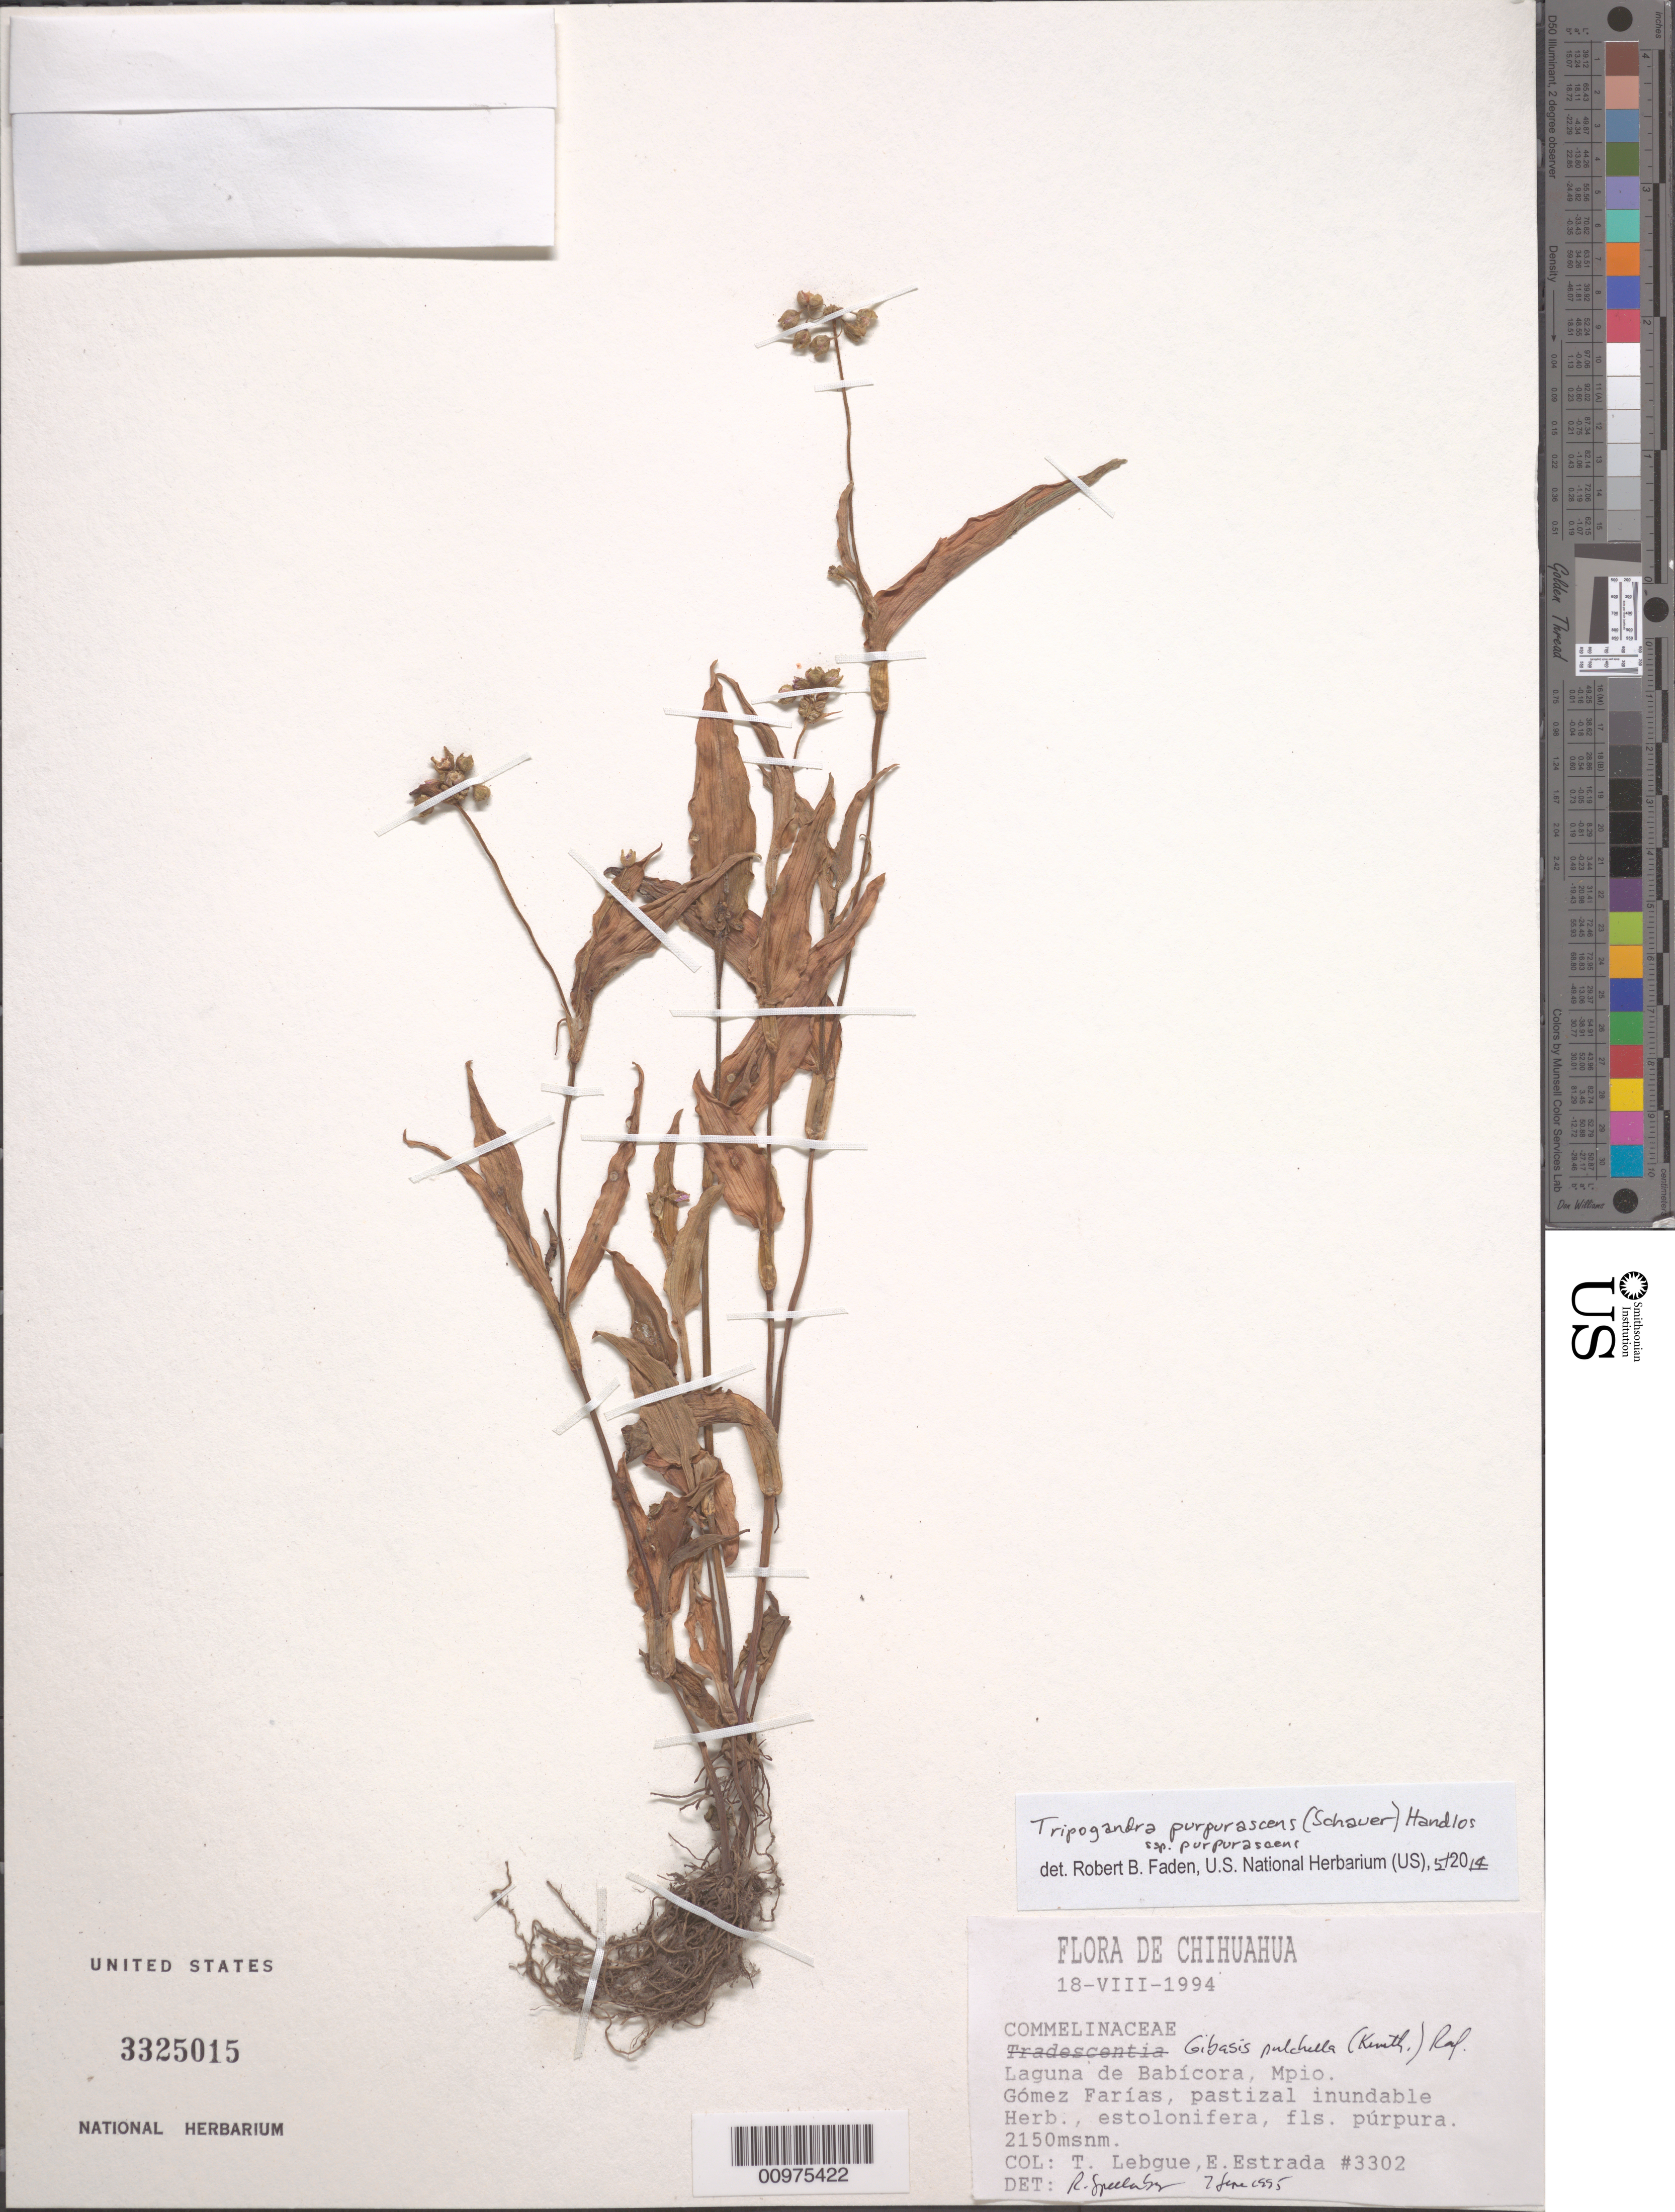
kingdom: Plantae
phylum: Tracheophyta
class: Liliopsida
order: Commelinales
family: Commelinaceae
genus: Tripogandra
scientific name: Tripogandra purpurascens subsp. purpurascens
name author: (S. Schauer) Handlos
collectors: T. Lebgue & E. Estrada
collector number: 3302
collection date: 1994-08-18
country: Mexico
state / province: Chihuahua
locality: Laguna de Babícora, Mpio. Gómez Farías, pastizal inundable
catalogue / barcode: US 3325015